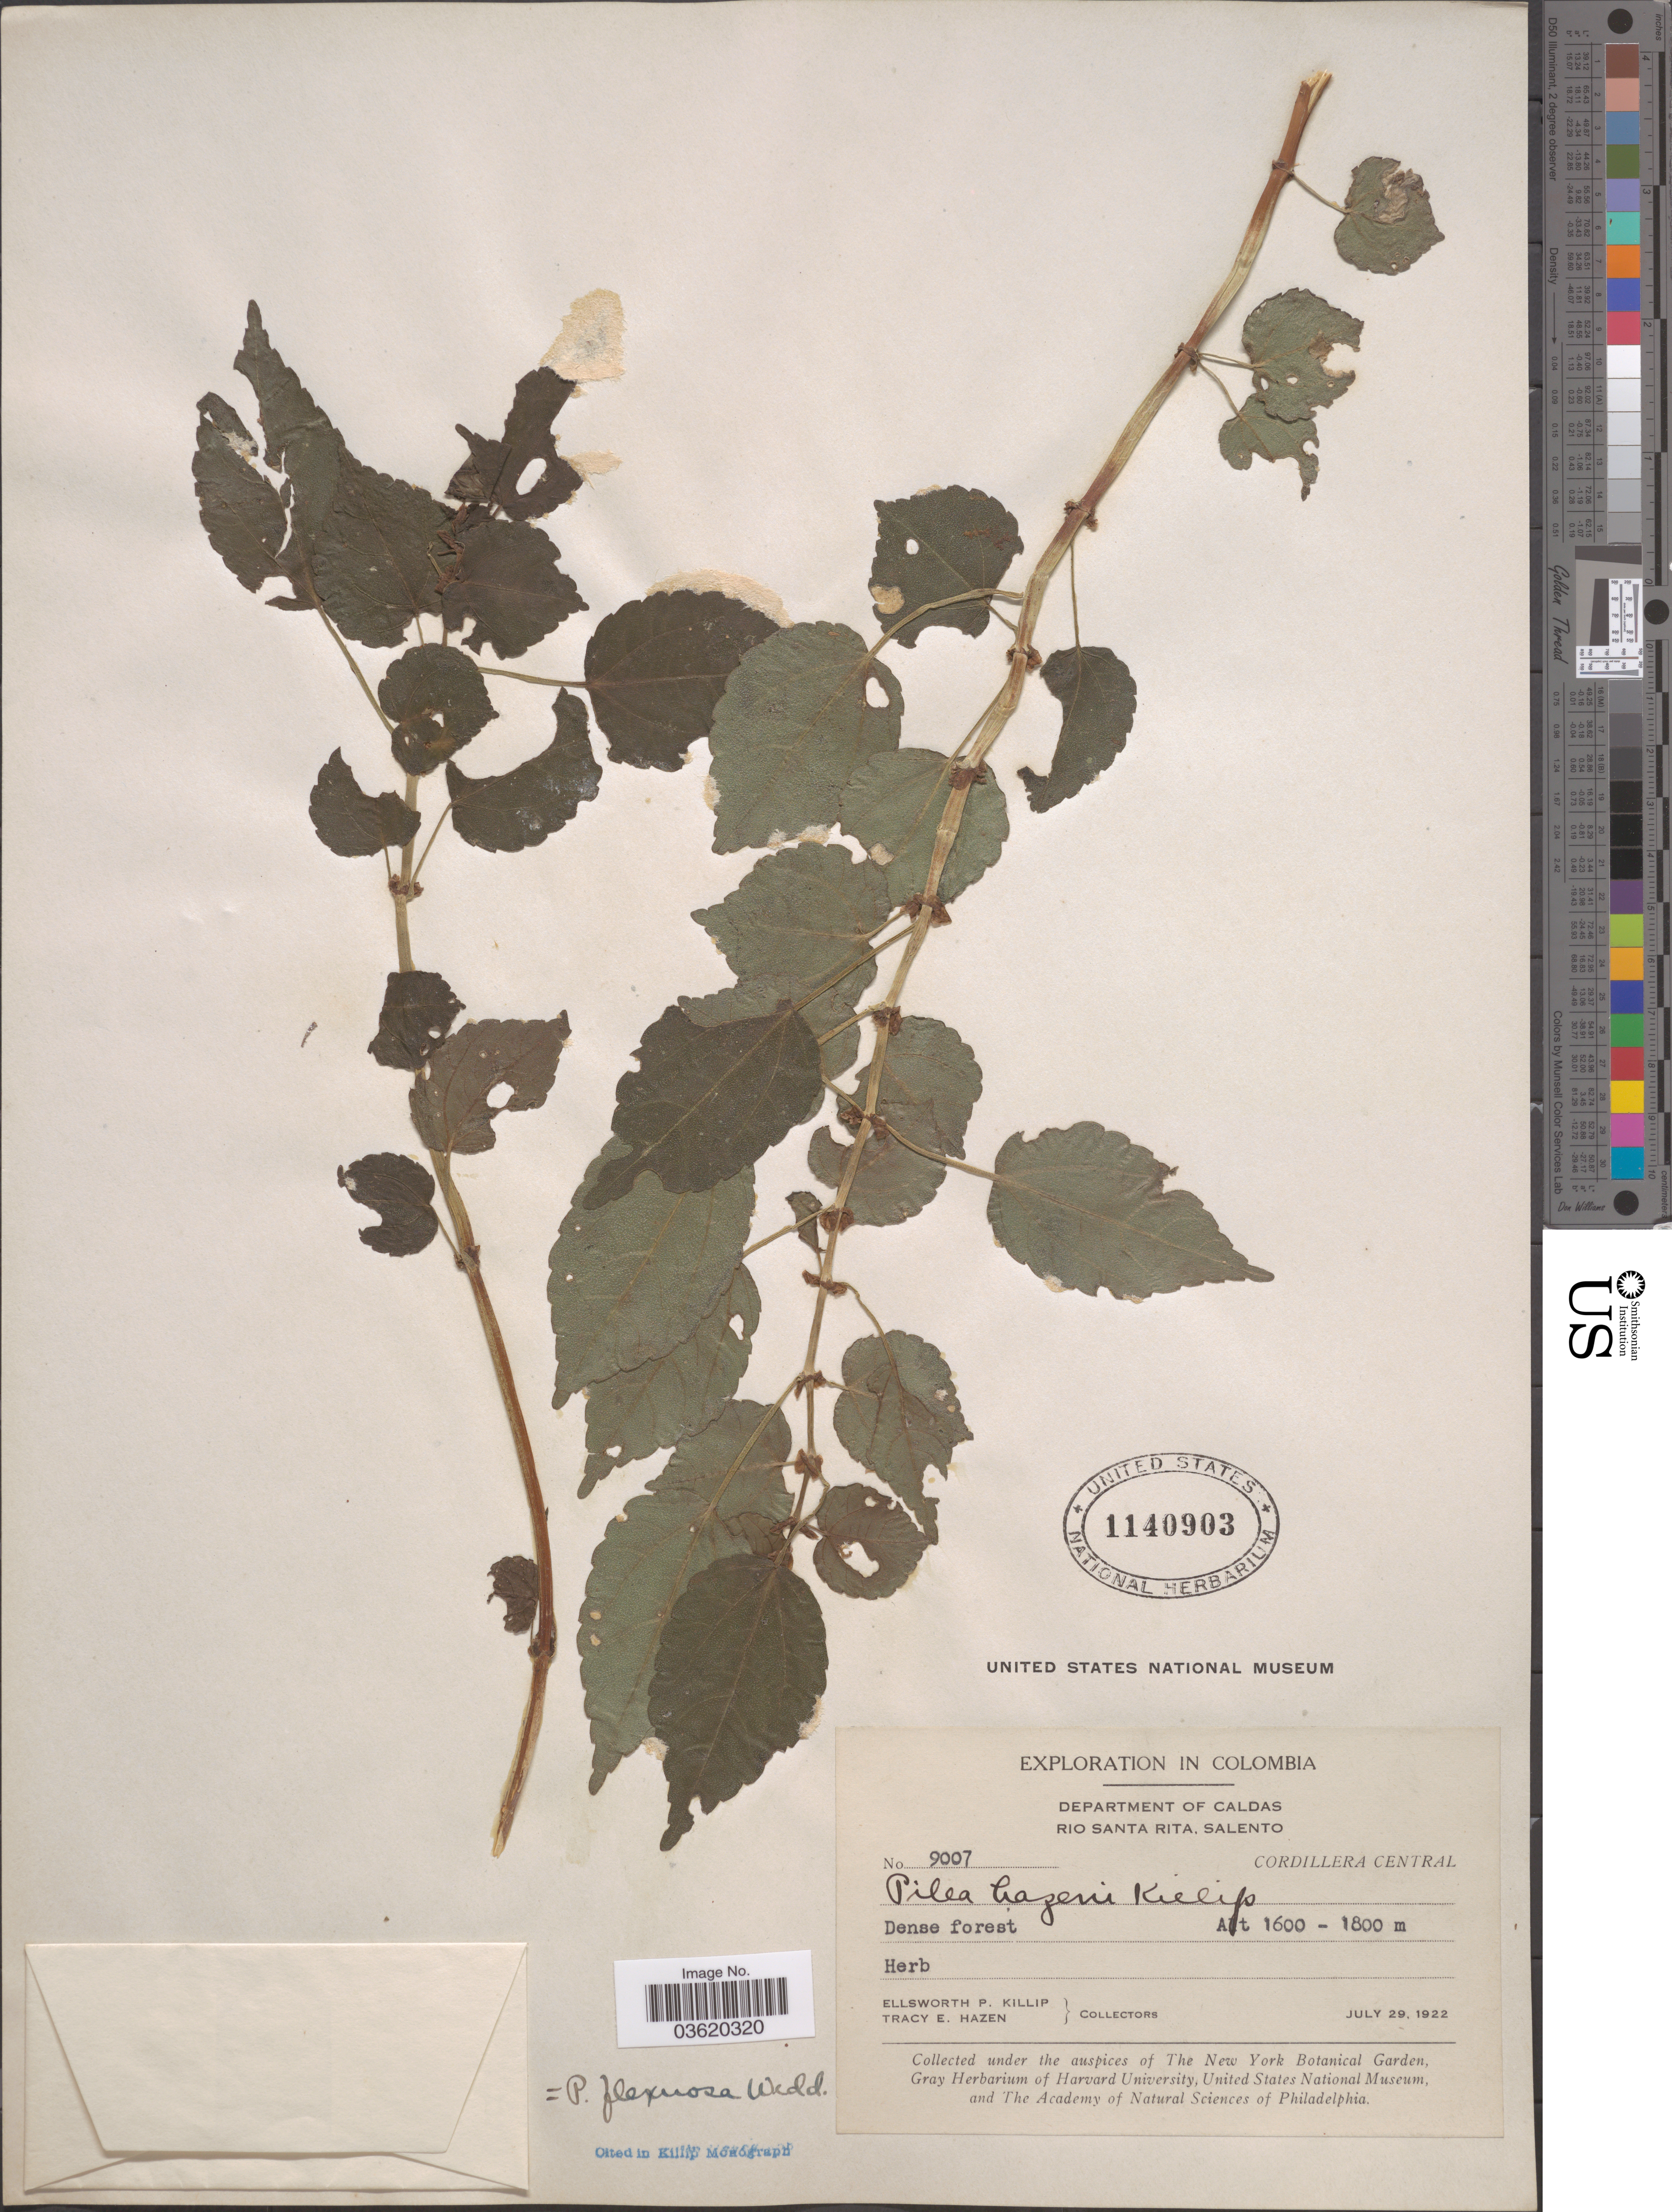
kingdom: Plantae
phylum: Tracheophyta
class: Magnoliopsida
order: Rosales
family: Urticaceae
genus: Pilea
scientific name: Pilea flexuosa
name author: Wedd.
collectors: E. P. Killip & T. E. Hazen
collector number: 9007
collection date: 1922-07-29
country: Colombia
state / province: Caldas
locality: Department of Caldas. Rio Santa Rita, Salento. Cordillera Central.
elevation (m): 1600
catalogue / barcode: US 1140903